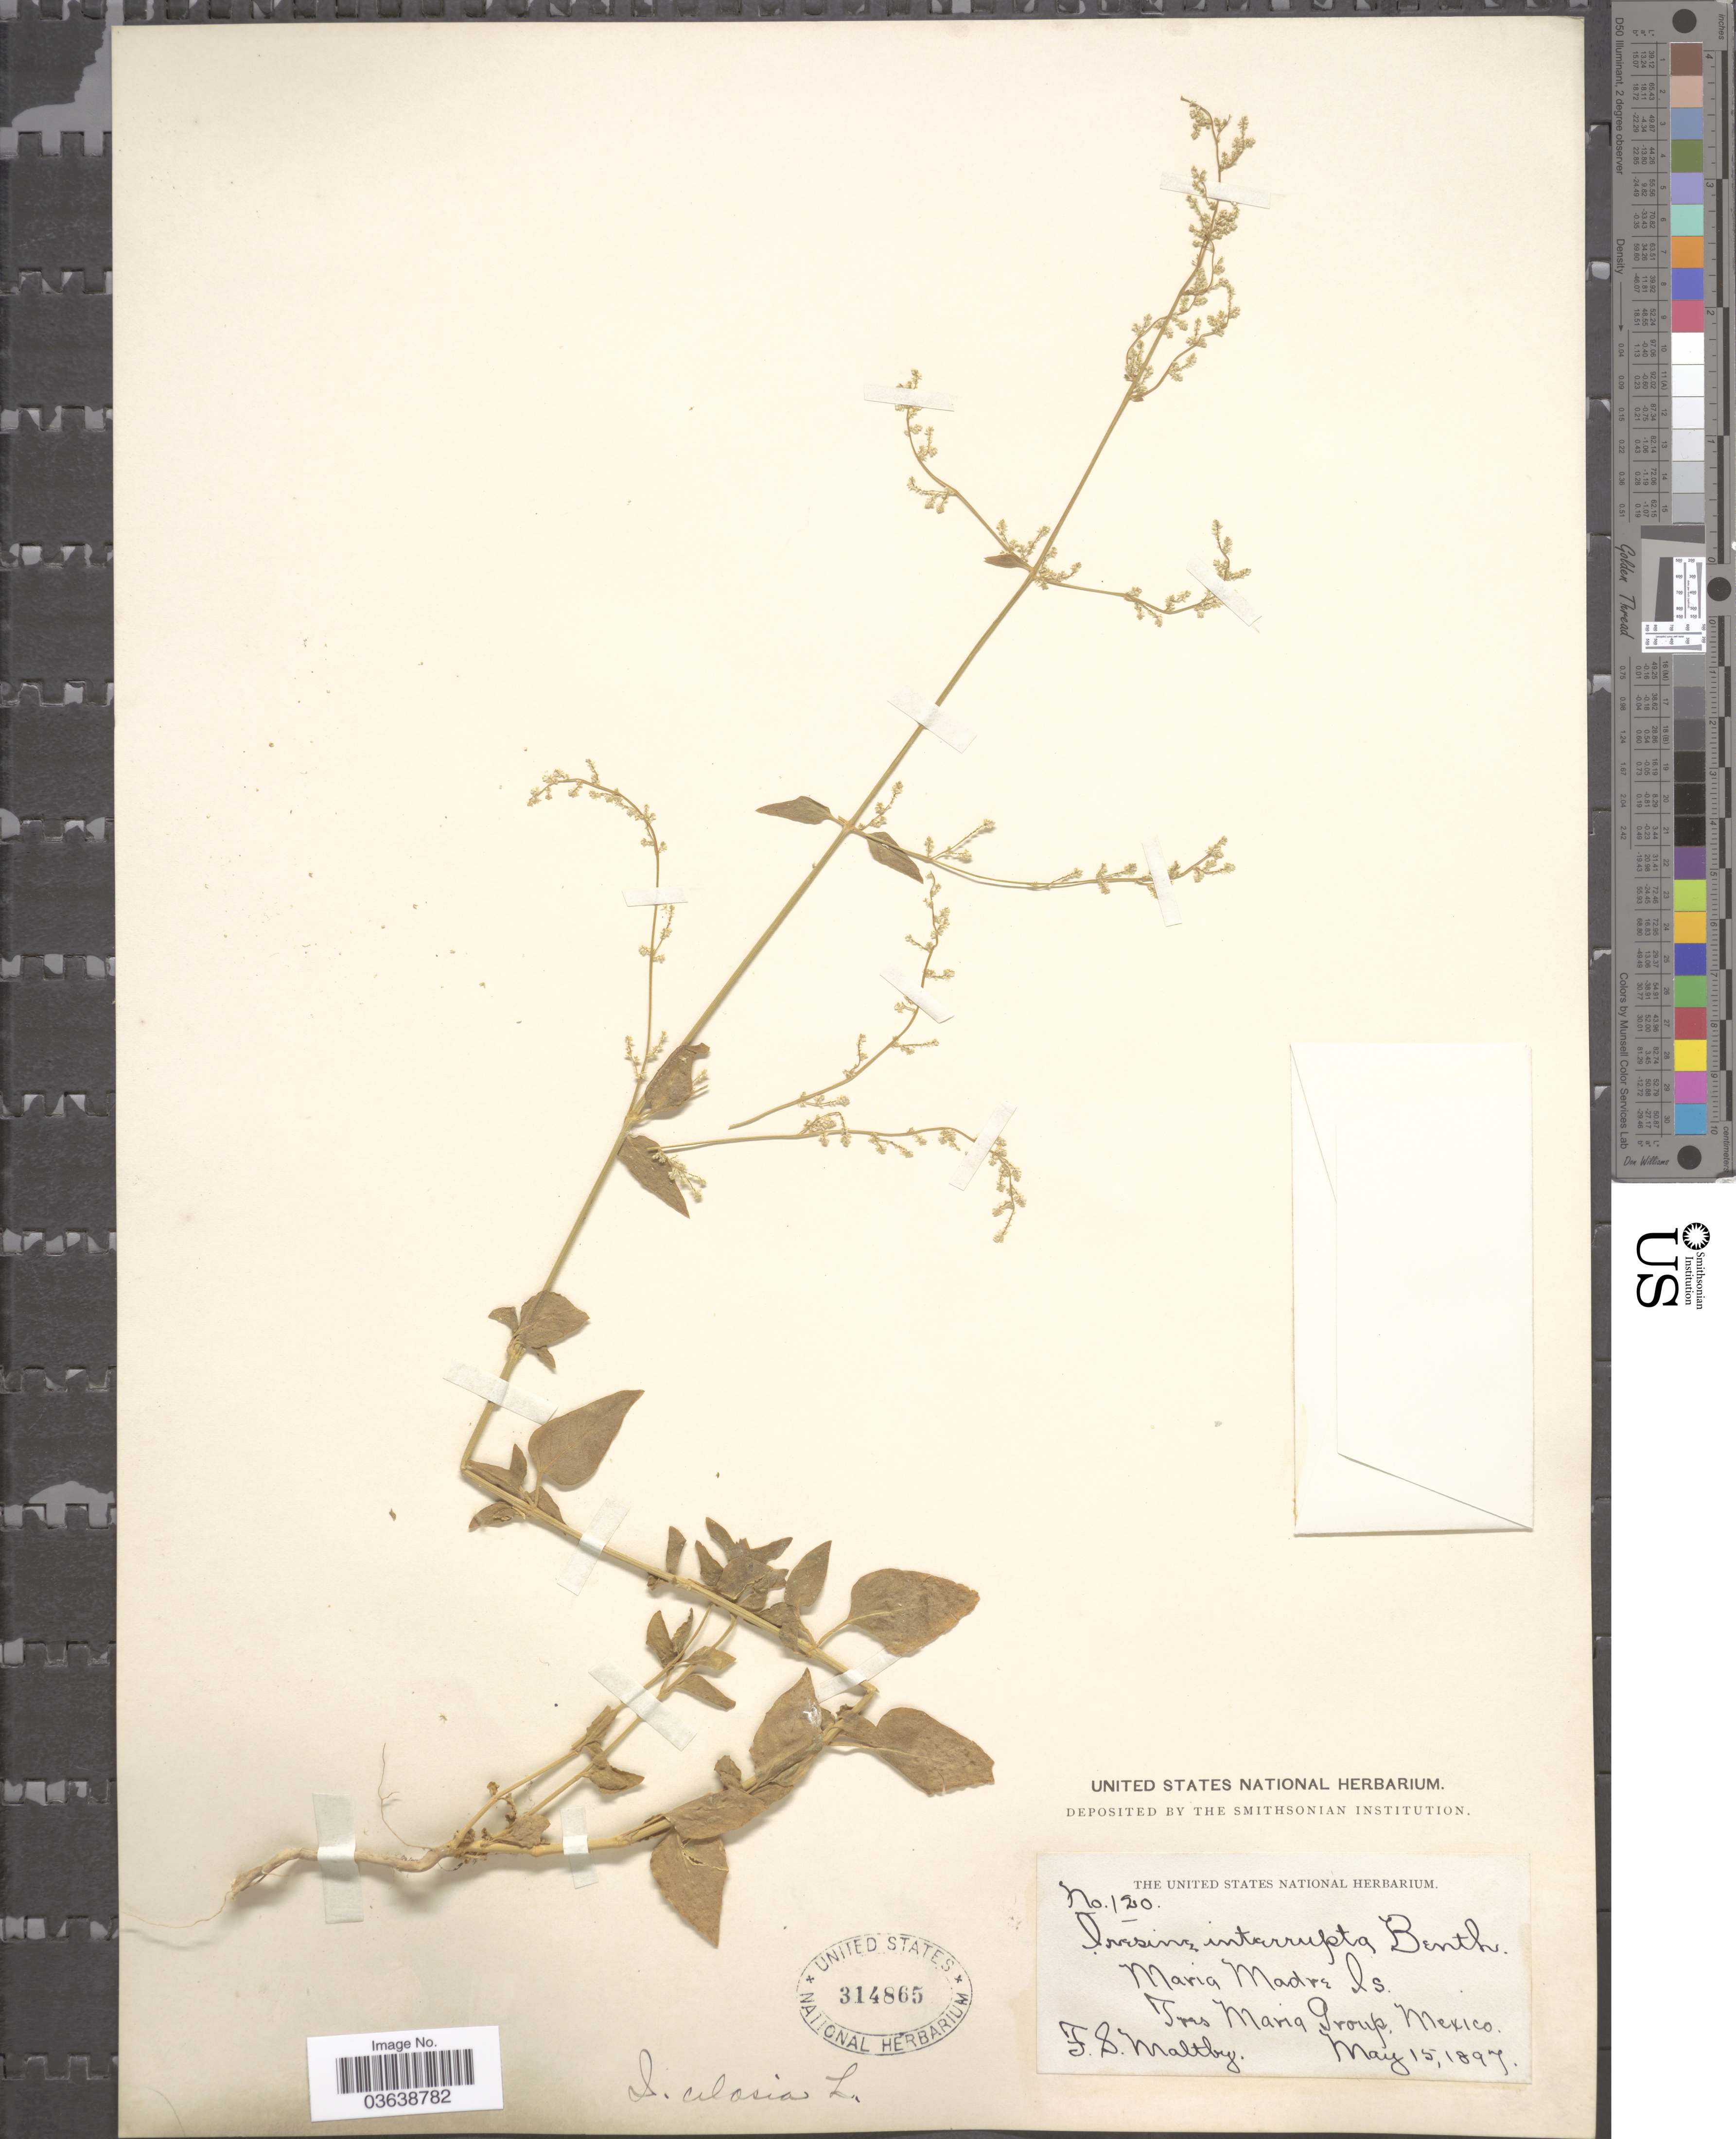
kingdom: Plantae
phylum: Tracheophyta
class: Magnoliopsida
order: Caryophyllales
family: Amaranthaceae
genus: Iresine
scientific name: Iresine celosia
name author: L.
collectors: F. S. Maltby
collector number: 120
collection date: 1897-05-15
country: Mexico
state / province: Nayarit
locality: Maria Madre Is. Tres Maria Group.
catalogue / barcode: US 314865